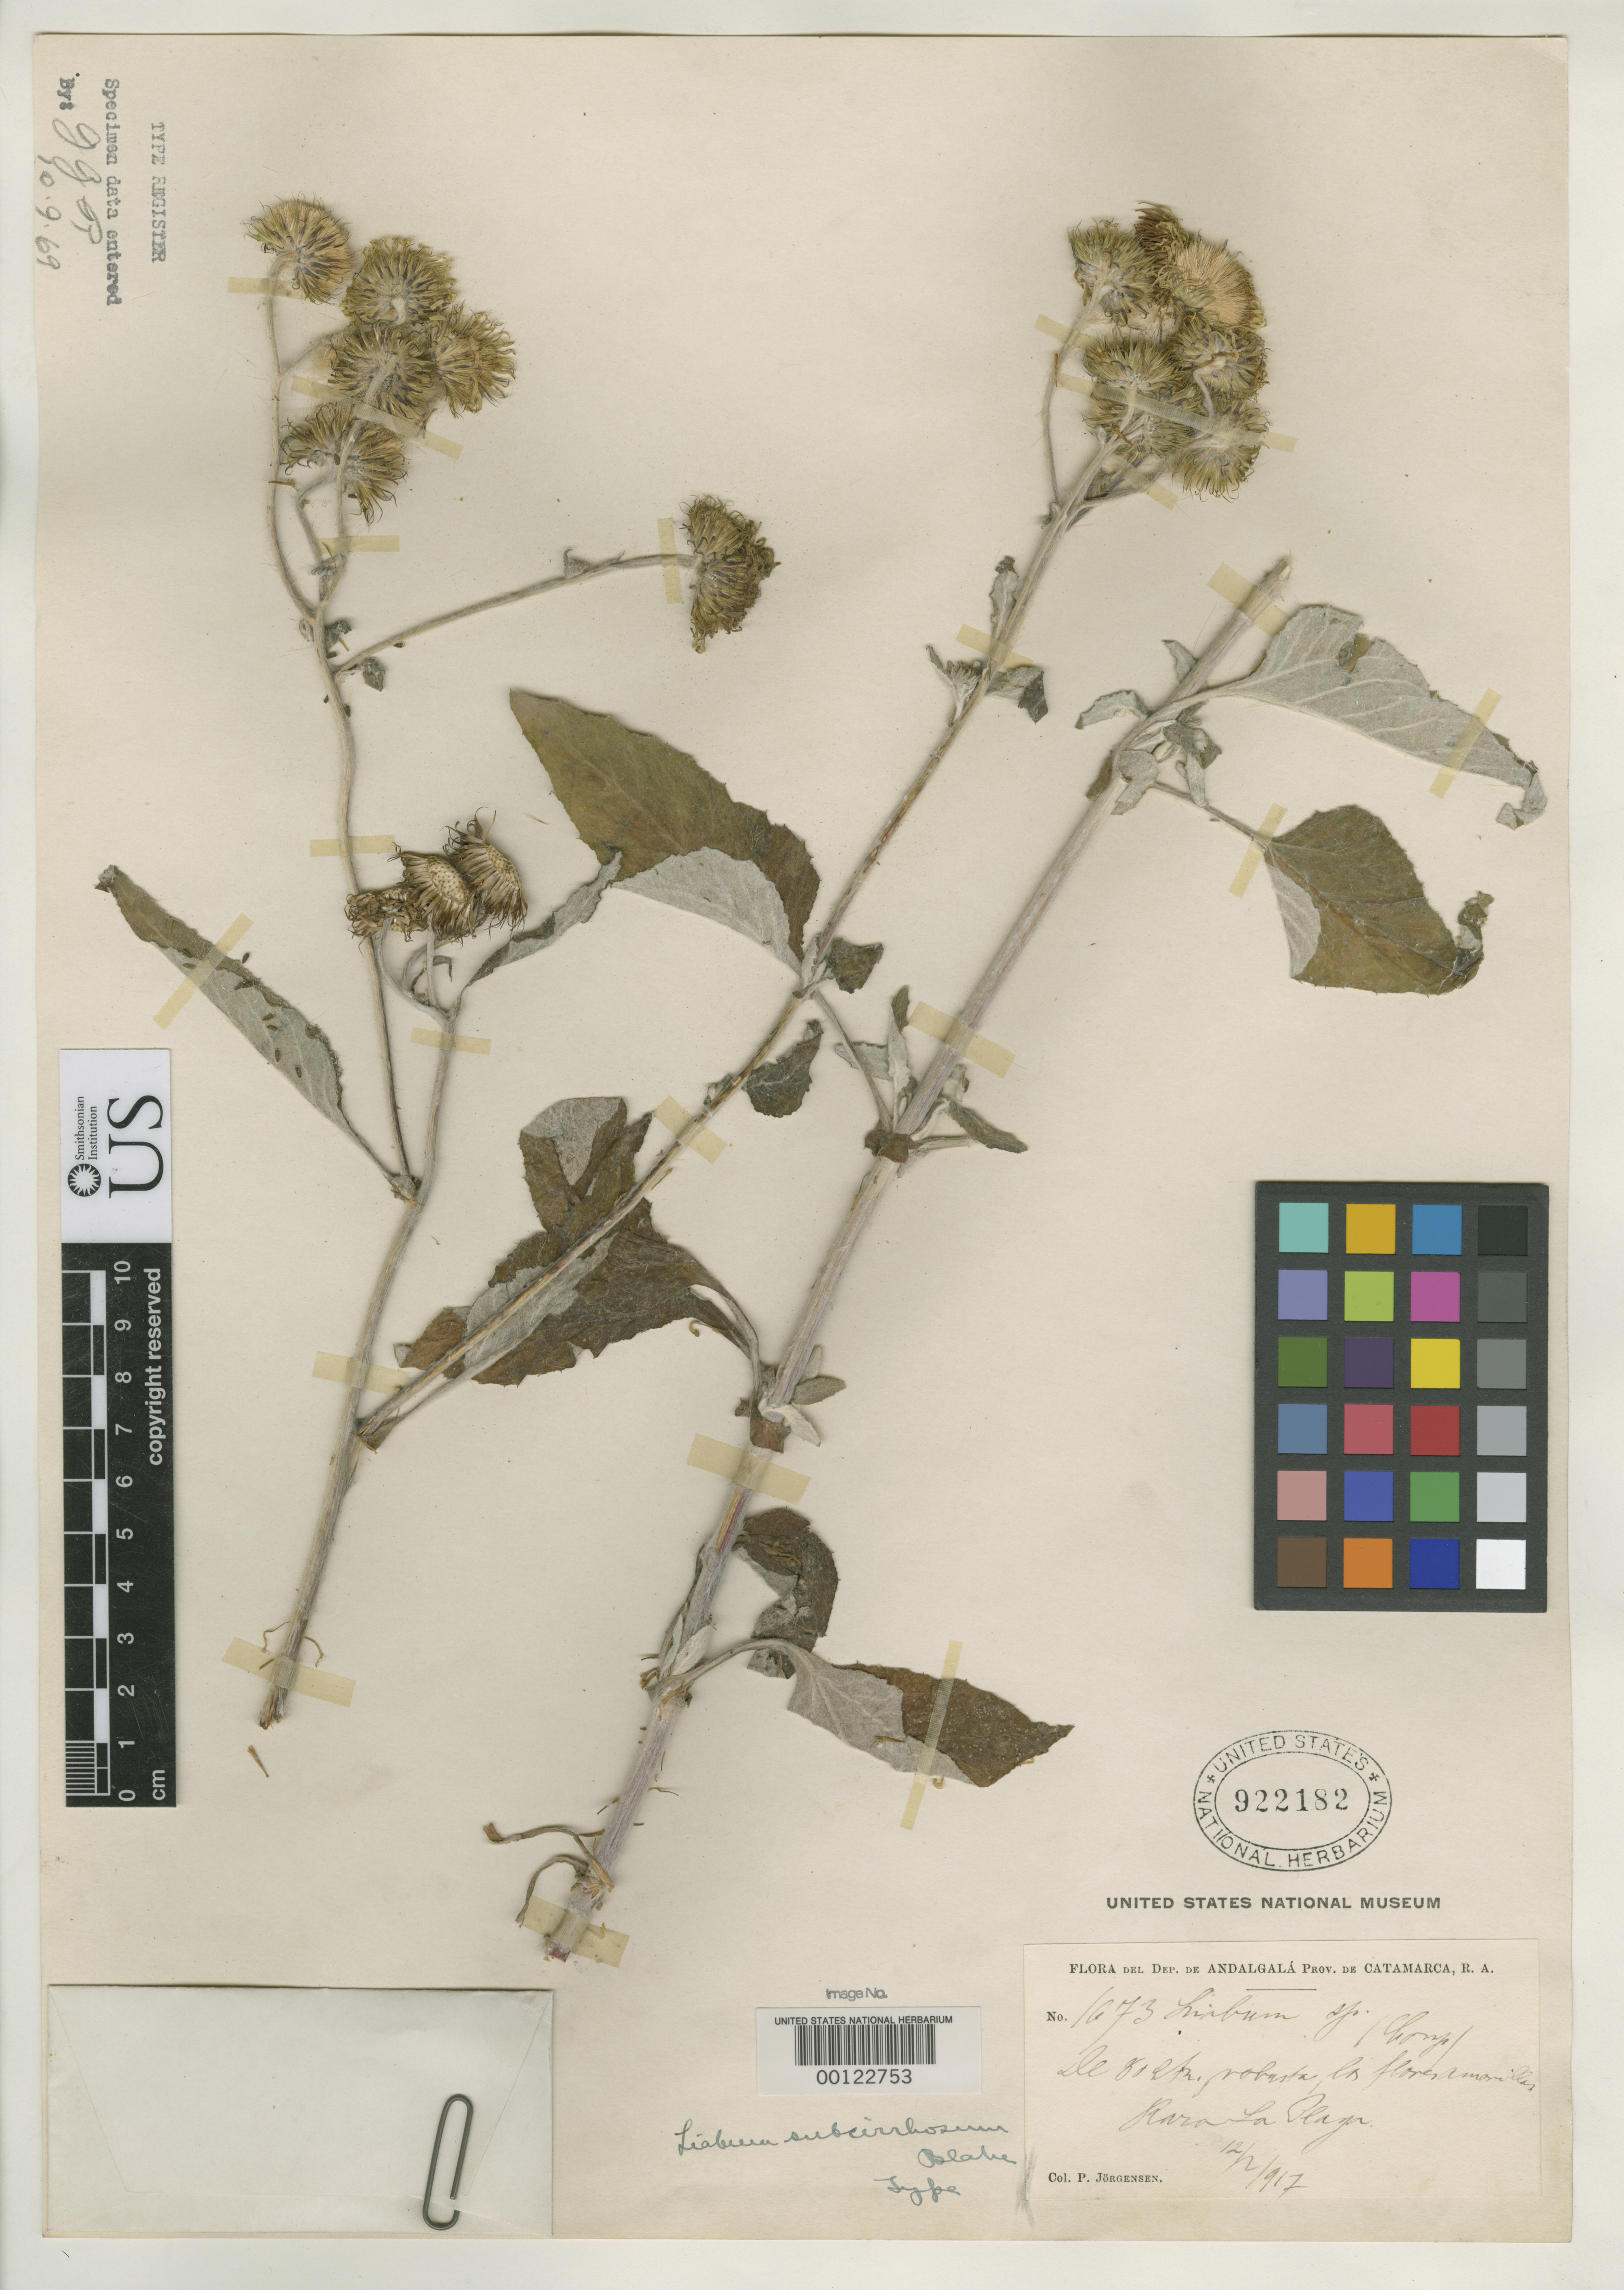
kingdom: Plantae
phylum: Tracheophyta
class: Magnoliopsida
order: Asterales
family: Asteraceae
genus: Liabum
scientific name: Liabum subcirrhosum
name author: S.F. Blake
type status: Holotype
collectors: P. Jorgensen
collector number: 1673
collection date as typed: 12 Feb 1917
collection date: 1917-02-12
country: Argentina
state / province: Catamarca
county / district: Andalgalá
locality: Rare La Playa.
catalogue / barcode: US 922182